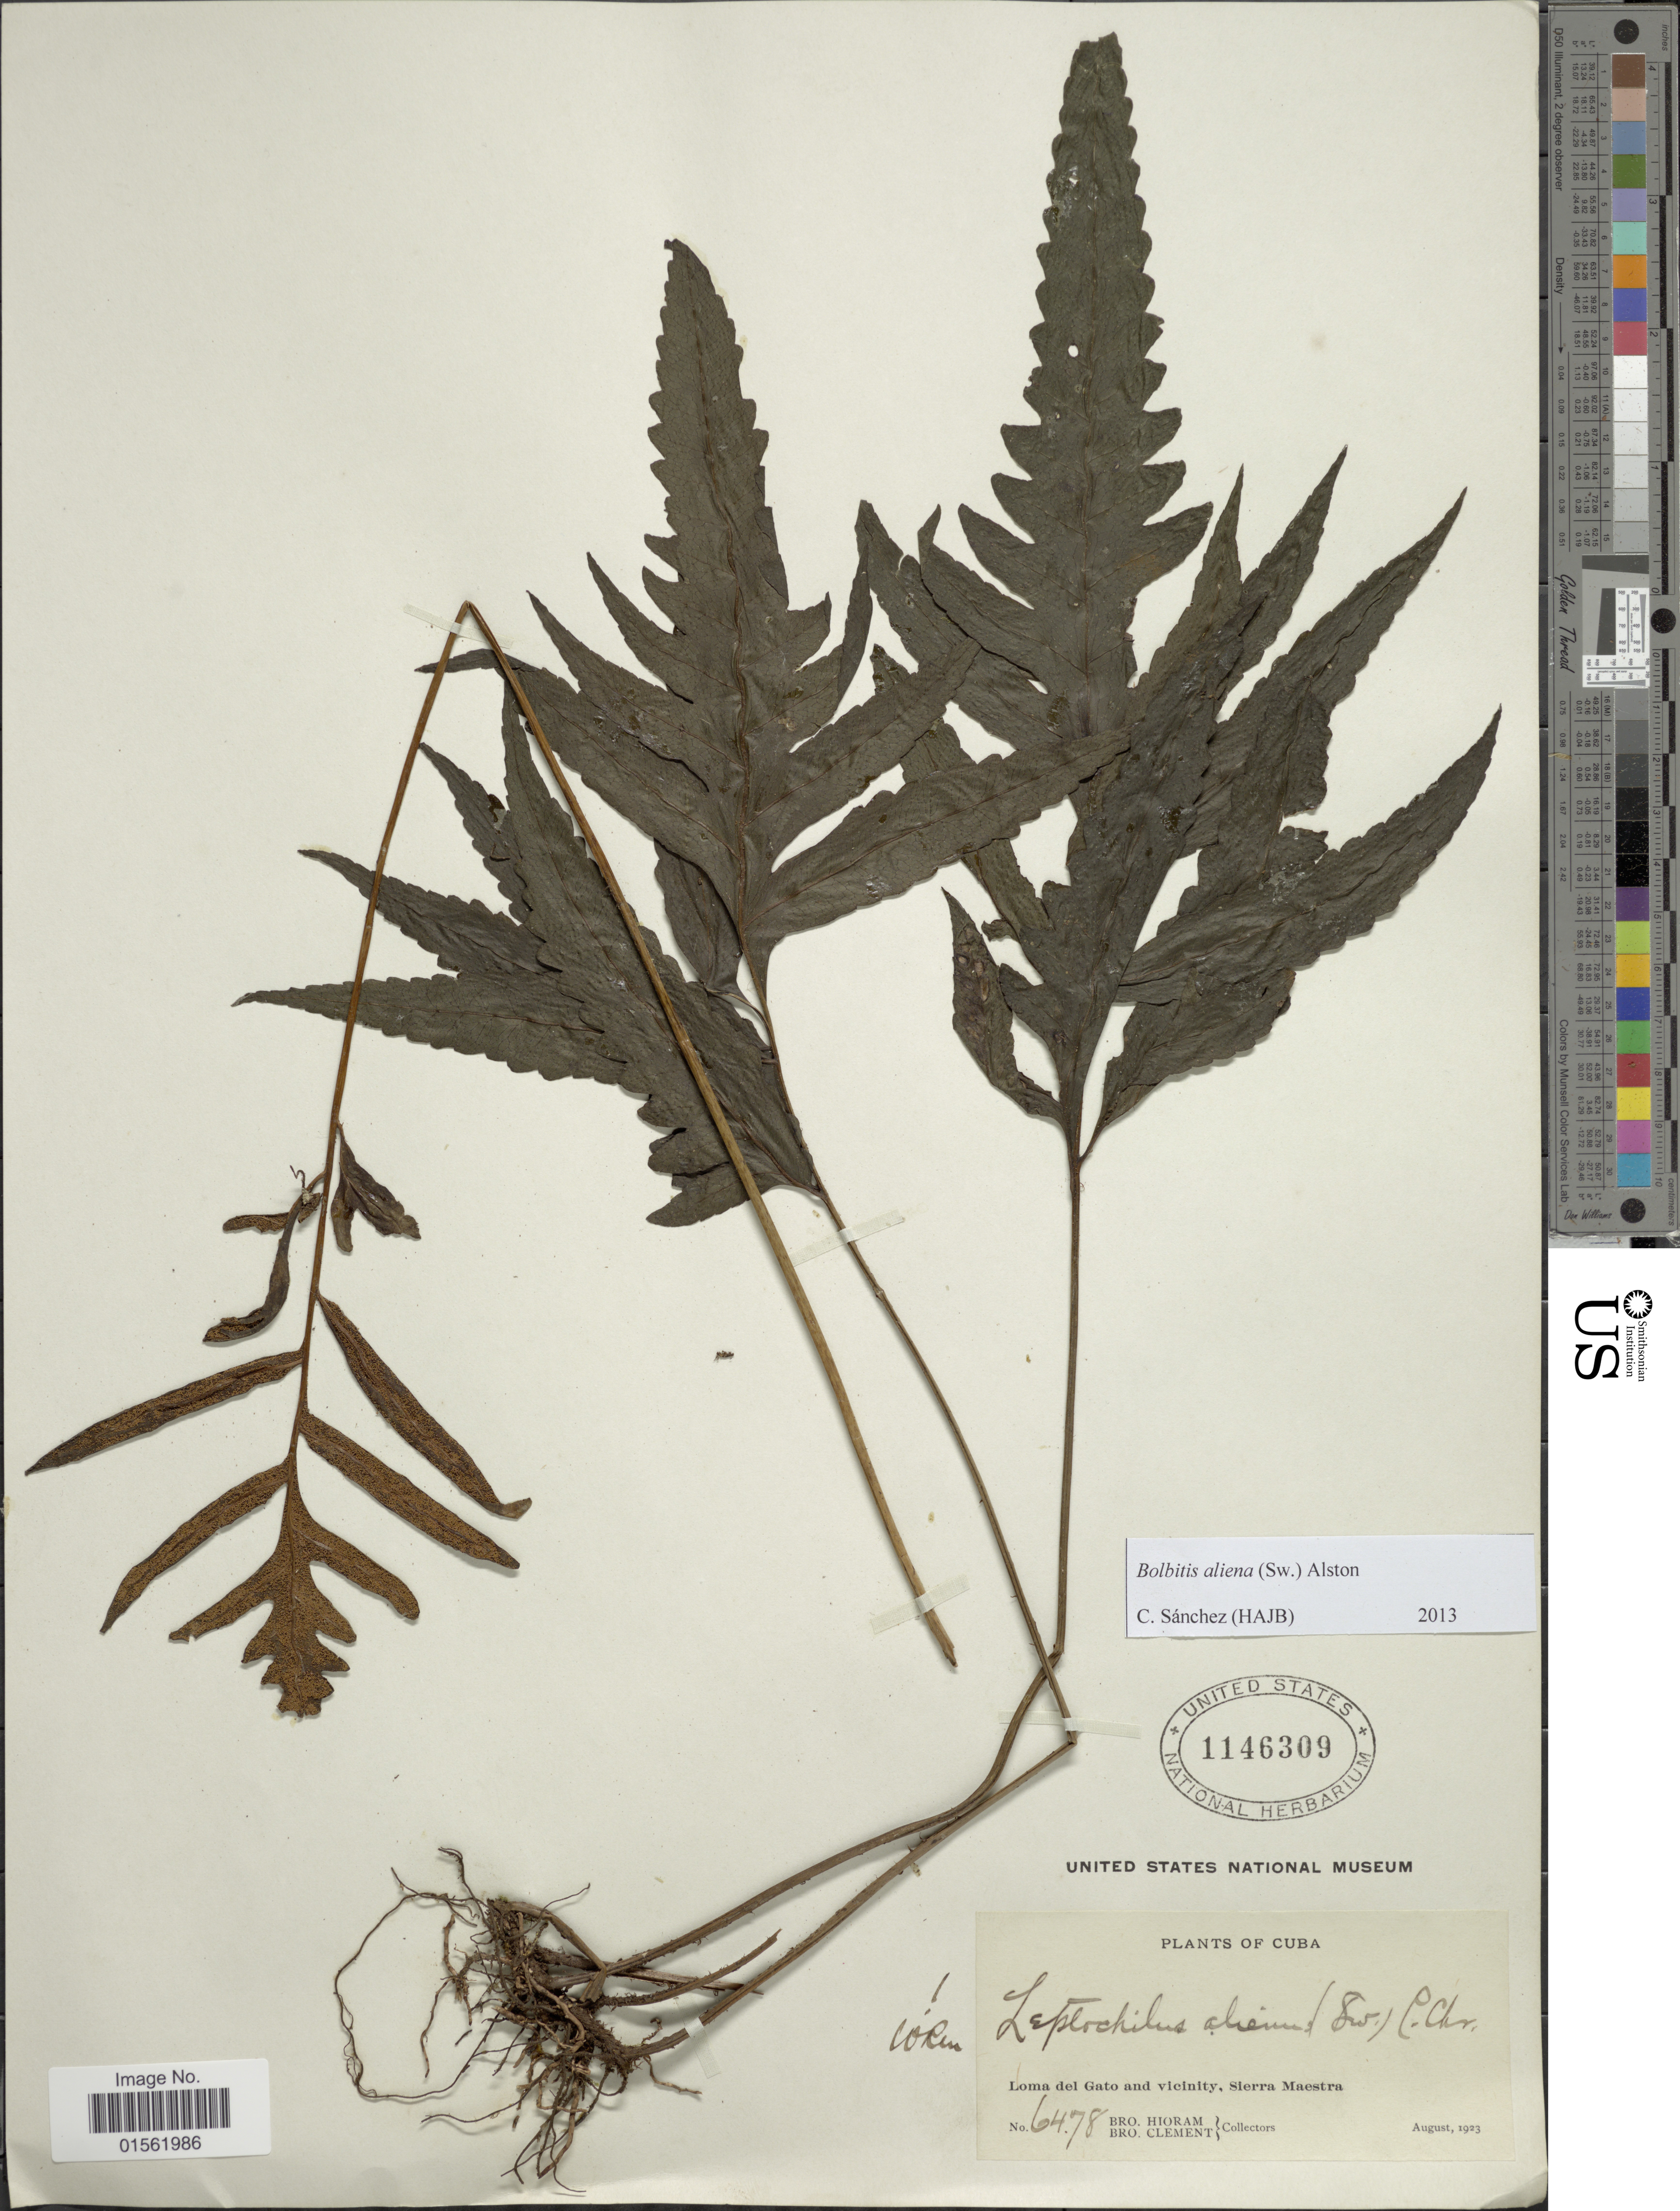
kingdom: Plantae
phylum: Tracheophyta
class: Polypodiopsida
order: Polypodiales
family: Dryopteridaceae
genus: Bolbitis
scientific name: Bolbitis aliena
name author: (Sw.) Alston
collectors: Bro. Hioram & B. Clement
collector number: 6478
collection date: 1923-08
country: Cuba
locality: Loma del Gato and vicinity, Sierra Maestra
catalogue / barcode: US 1146309